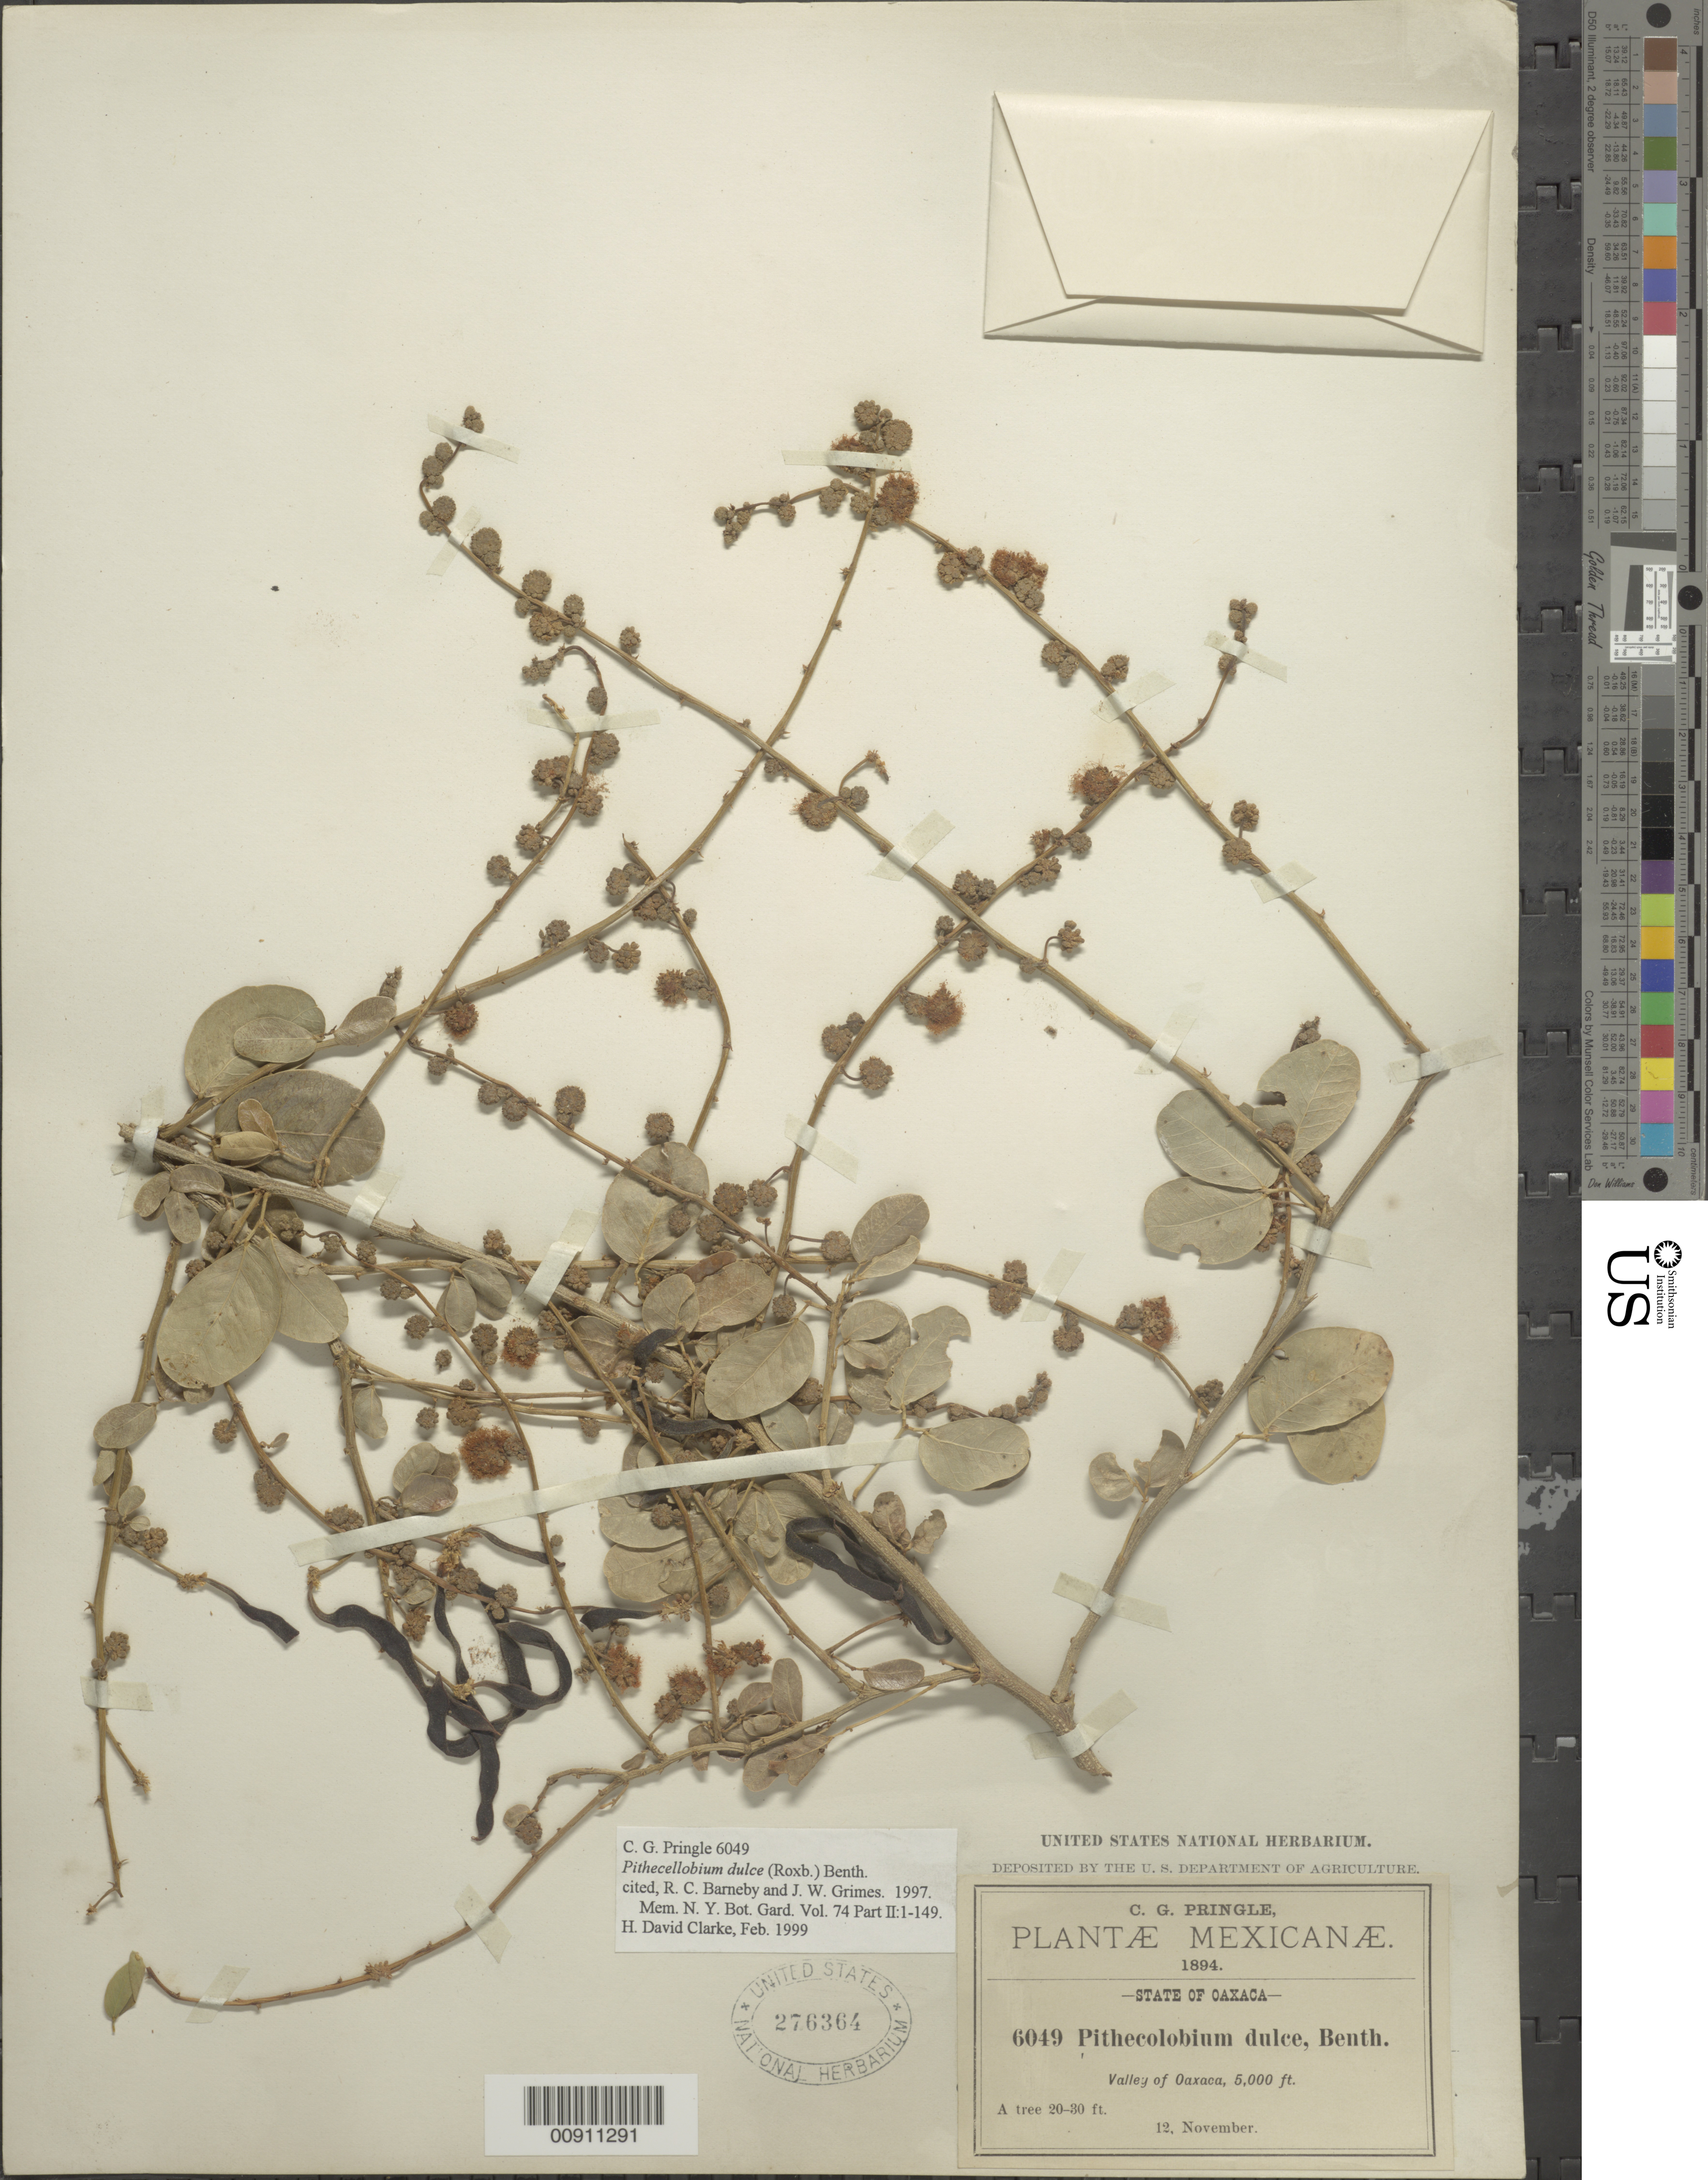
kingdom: Plantae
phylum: Tracheophyta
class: Magnoliopsida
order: Fabales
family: Fabaceae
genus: Pithecellobium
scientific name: Pithecellobium dulce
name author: (Roxb.) Benth.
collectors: C. G. Pringle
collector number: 6049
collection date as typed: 12 Nov 1894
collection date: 1894-11-12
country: Mexico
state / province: Oaxaca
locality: Valley of Oaxaca.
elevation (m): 1524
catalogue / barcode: US 276364